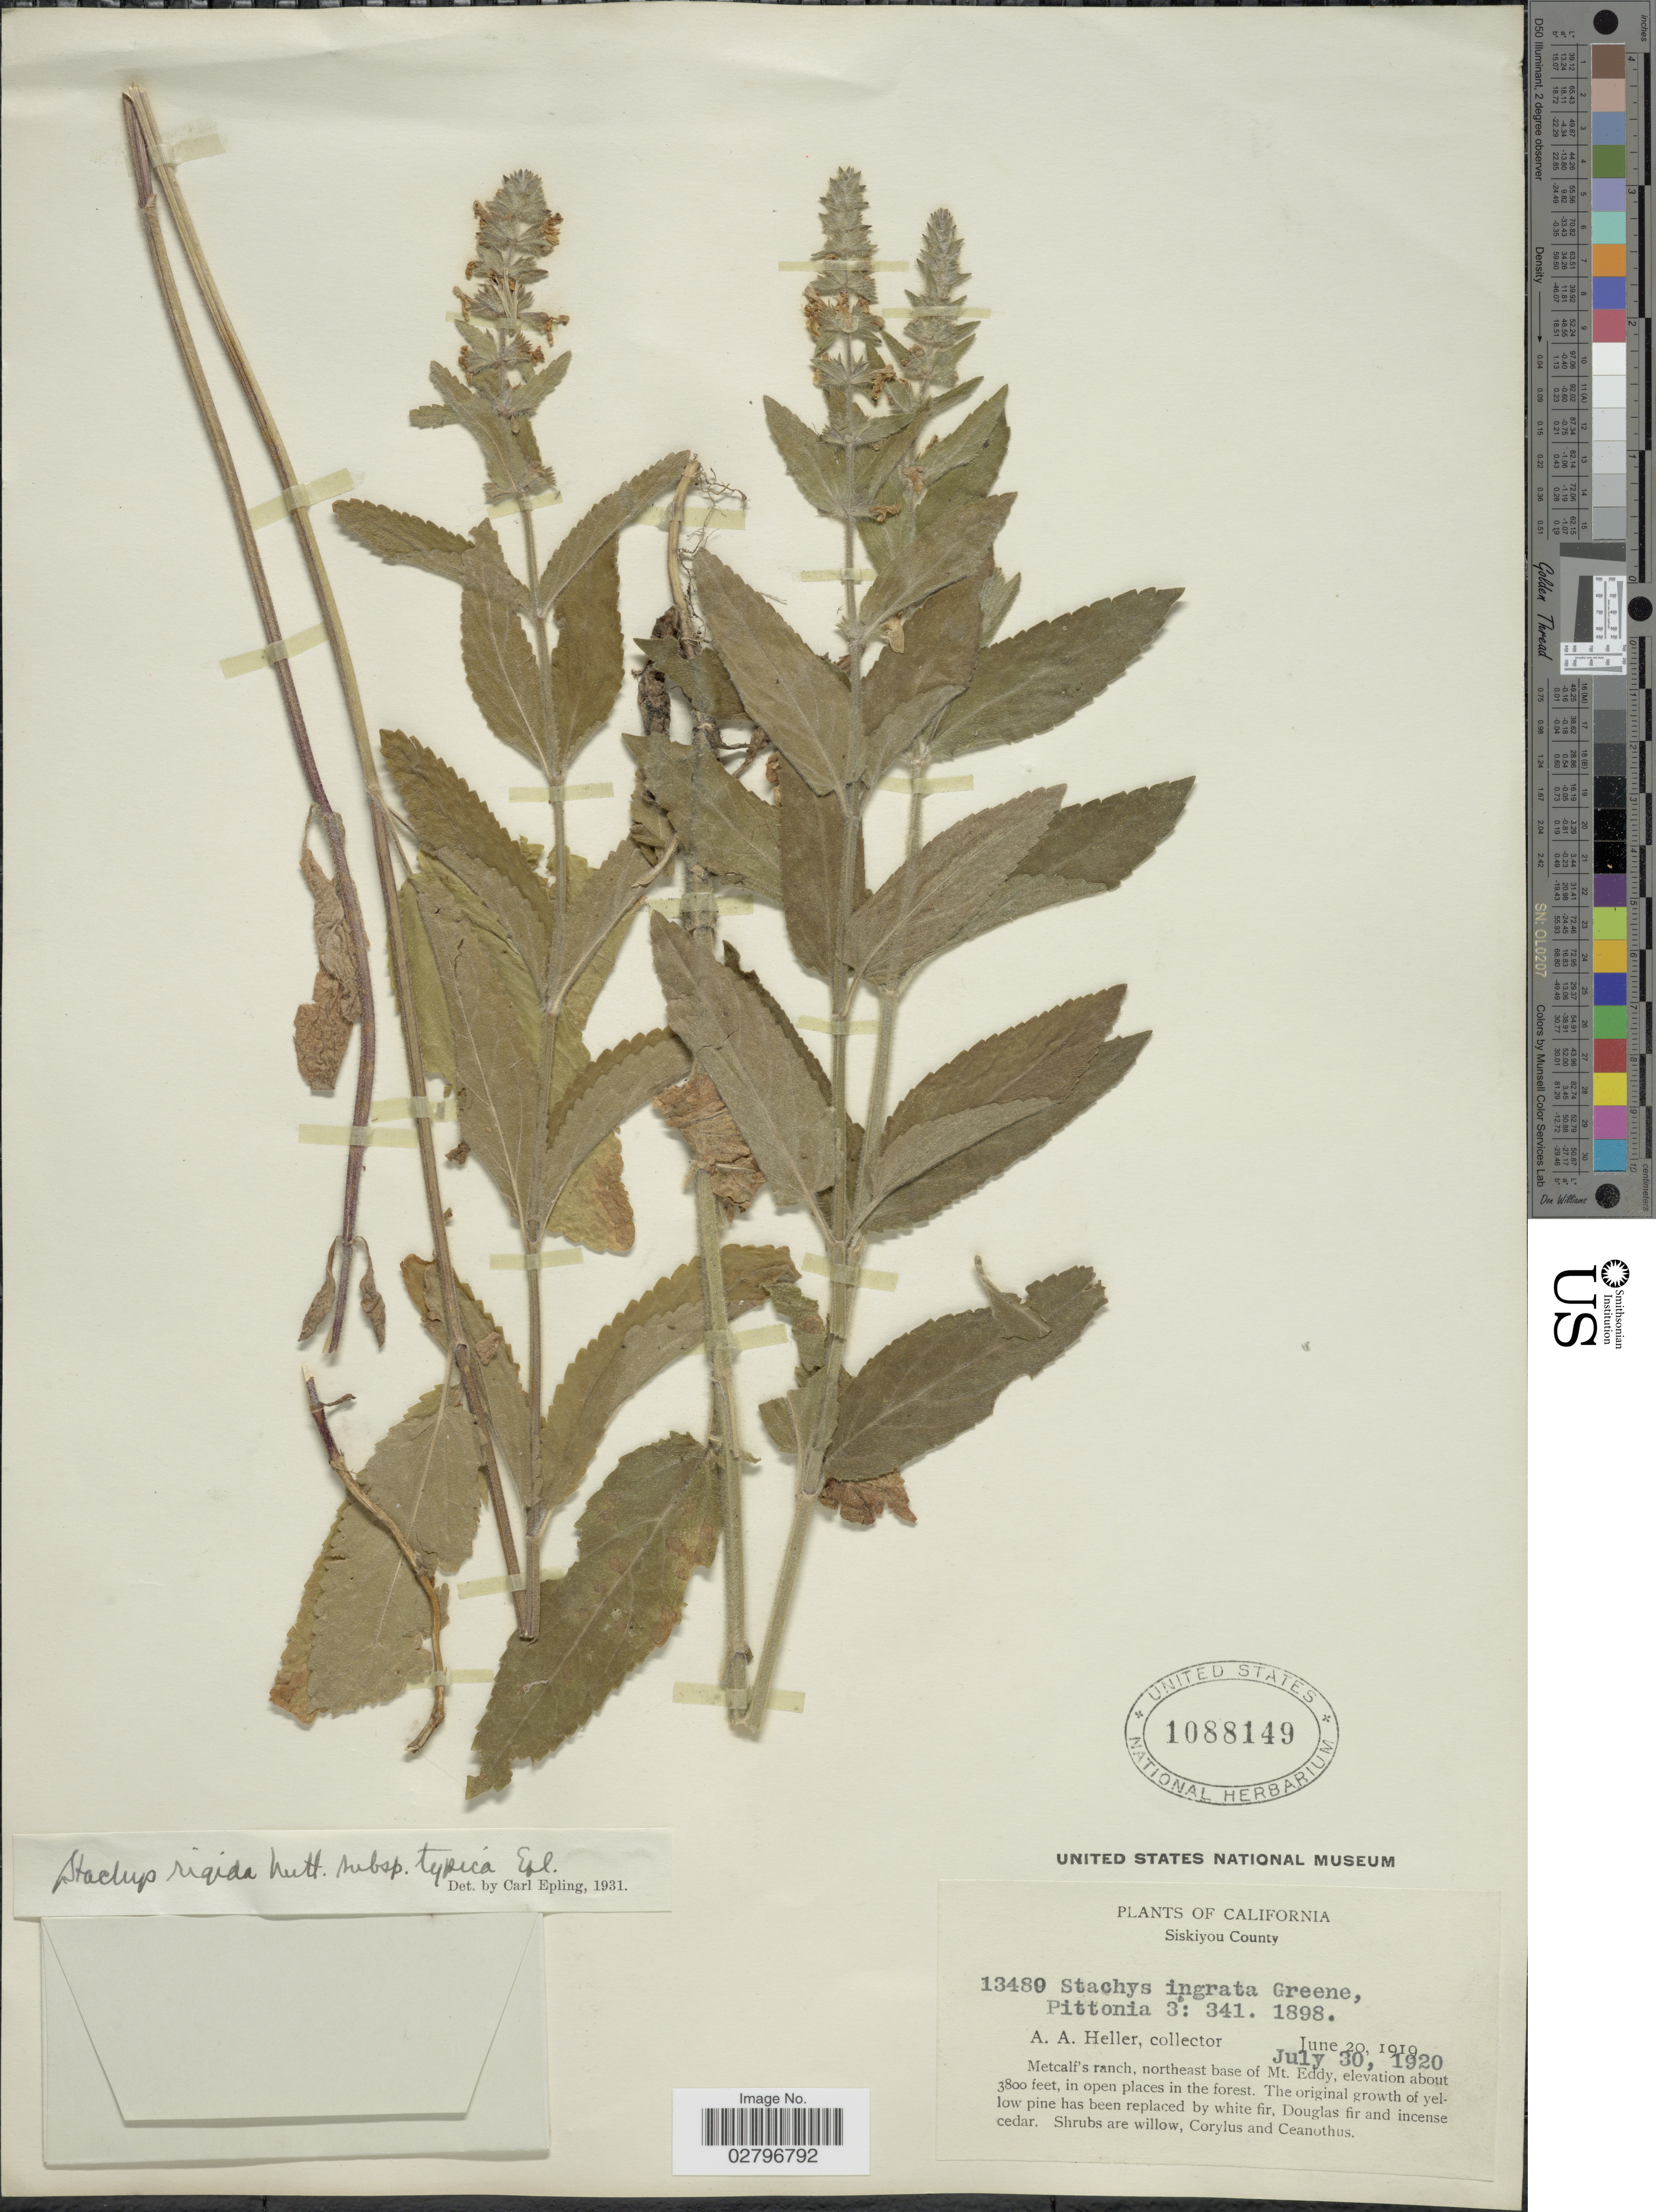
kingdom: Plantae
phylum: Tracheophyta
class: Magnoliopsida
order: Lamiales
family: Lamiaceae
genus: Stachys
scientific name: Stachys rigida subsp. typica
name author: Epling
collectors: A. A. Heller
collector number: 13489*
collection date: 1920-07-30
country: United States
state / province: California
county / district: Siskiyou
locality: Siskiyou County, Metcalf's ranch, northeast base of Mt. Eddy.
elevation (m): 1158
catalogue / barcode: US 1088149